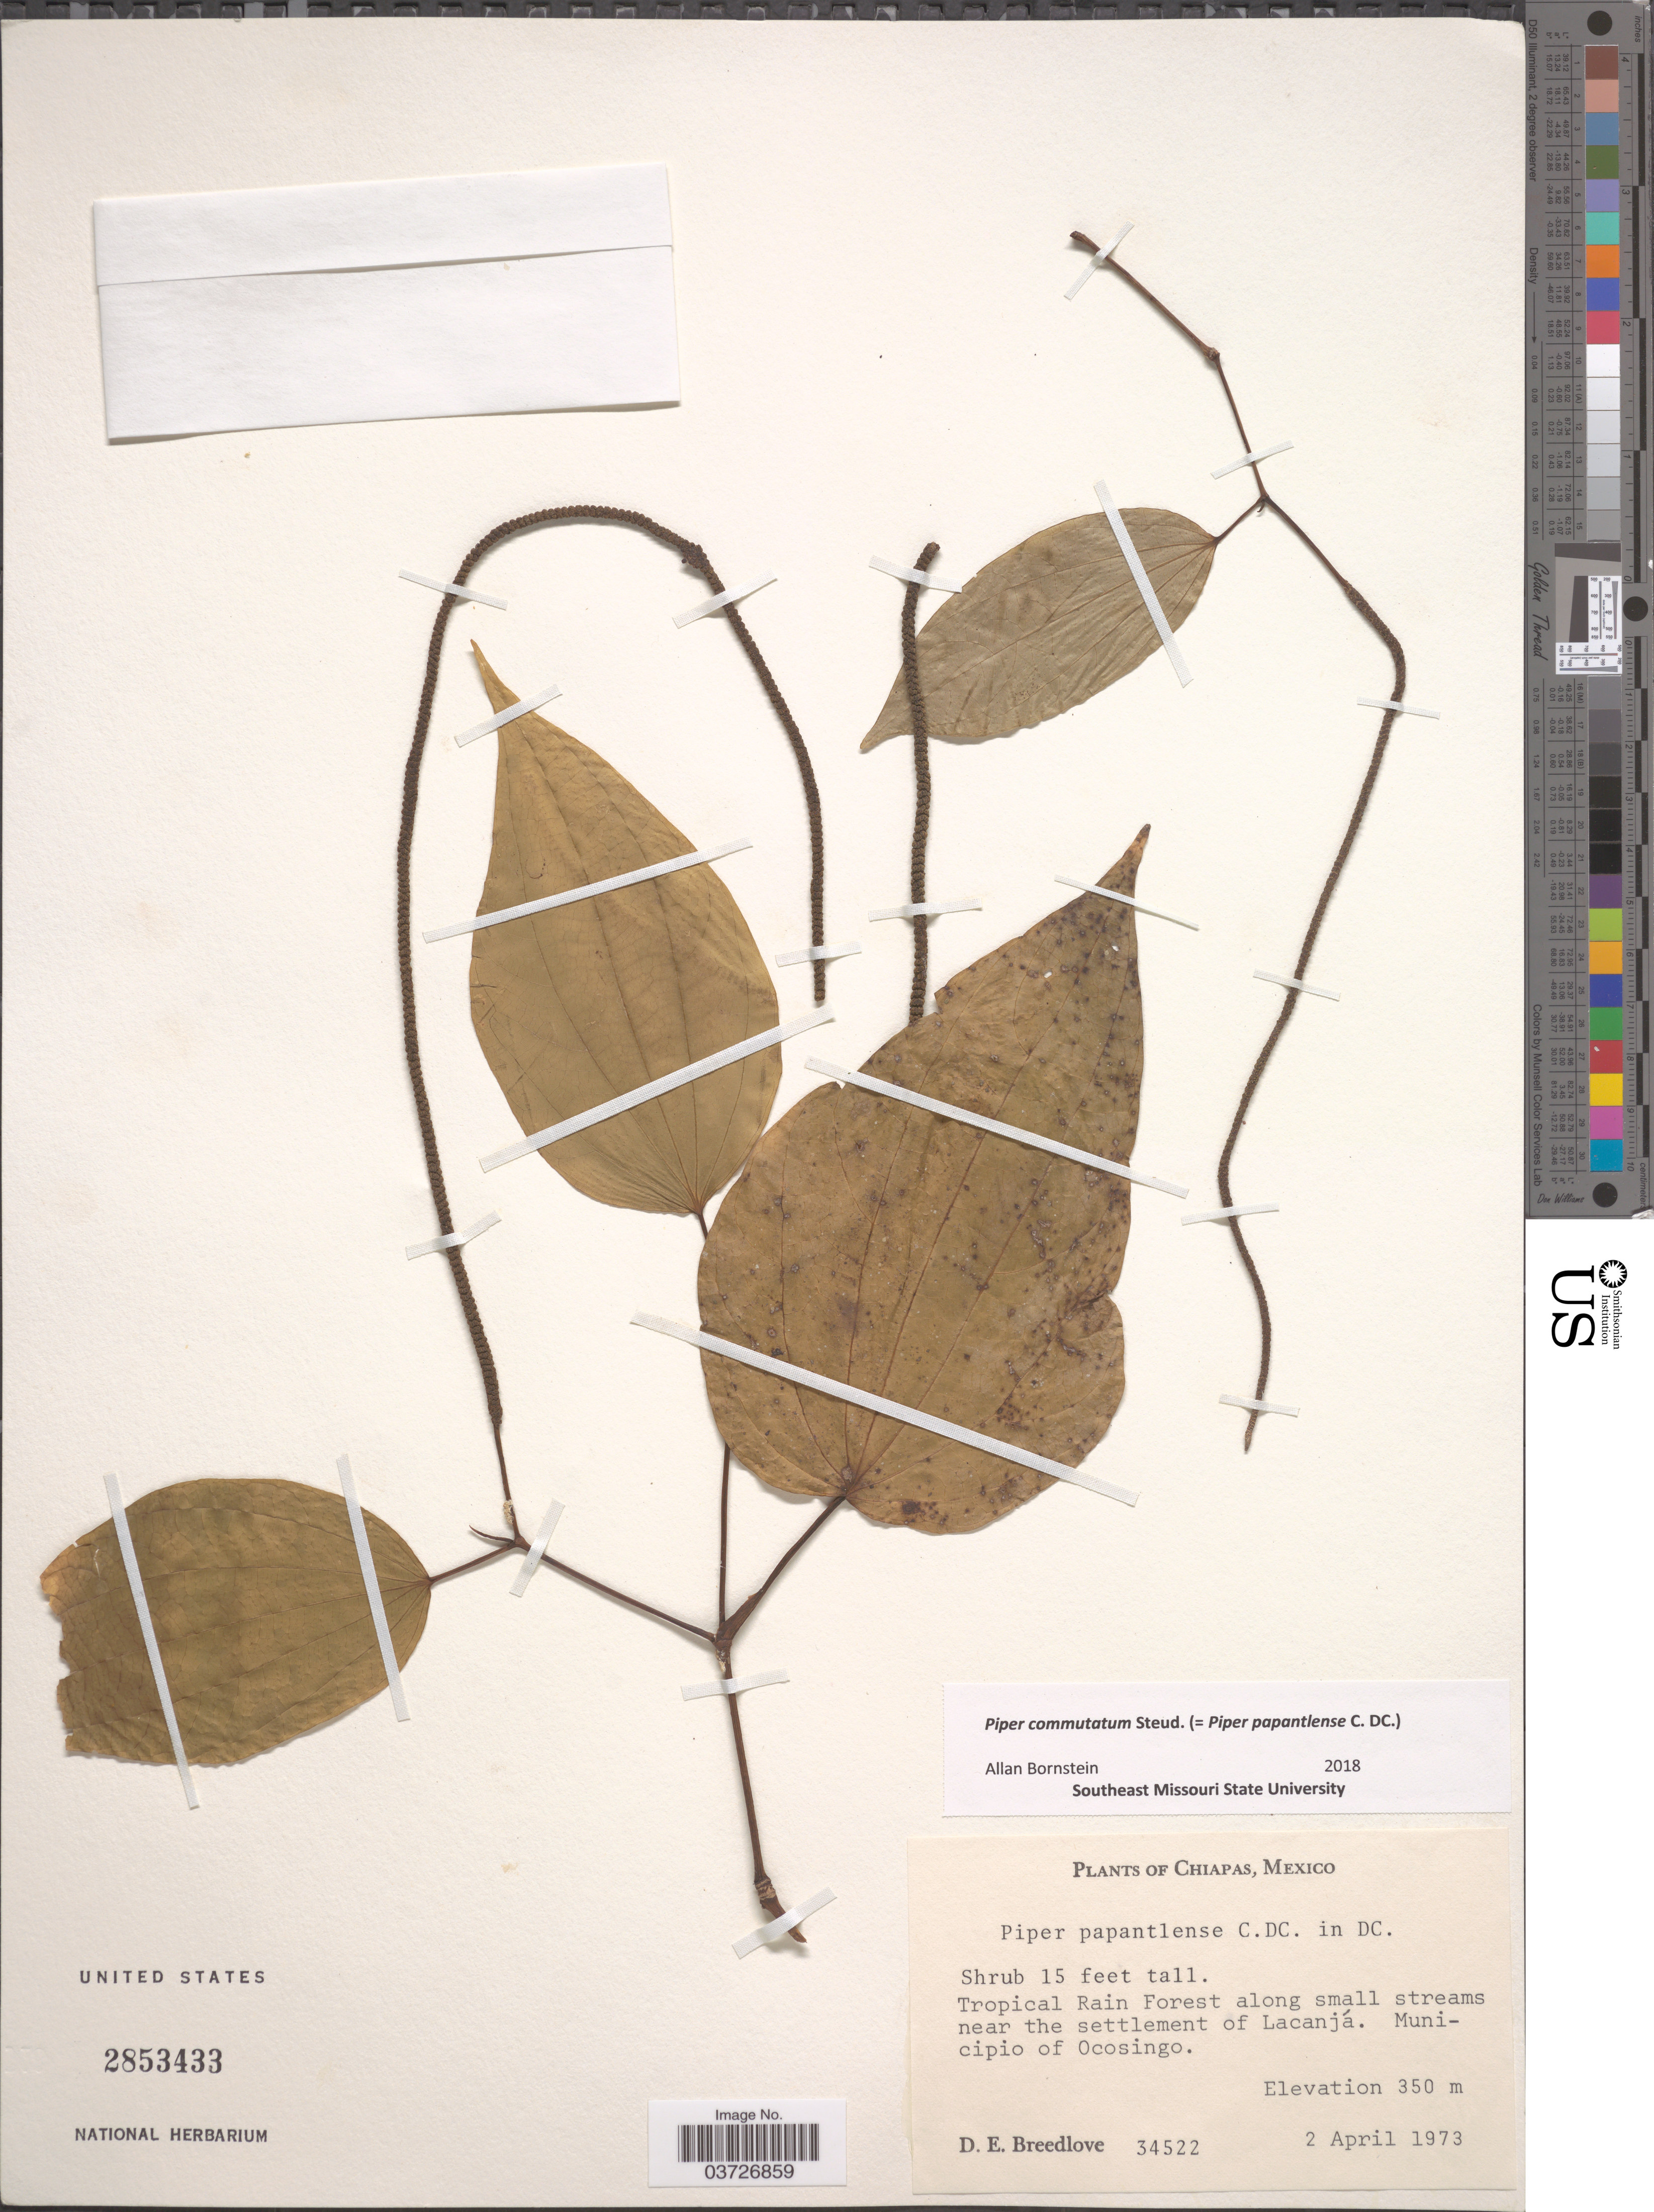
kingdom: Plantae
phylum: Tracheophyta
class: Magnoliopsida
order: Piperales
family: Piperaceae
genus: Piper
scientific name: Piper commutatum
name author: Steud.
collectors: D. E. Breedlove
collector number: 34522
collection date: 1973-04-02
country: Mexico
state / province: Chiapas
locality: Tropical Rain Forest along small streams near the sttlement of Lacanjá. Municipio of Ocosingo.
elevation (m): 350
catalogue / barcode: US 2853433